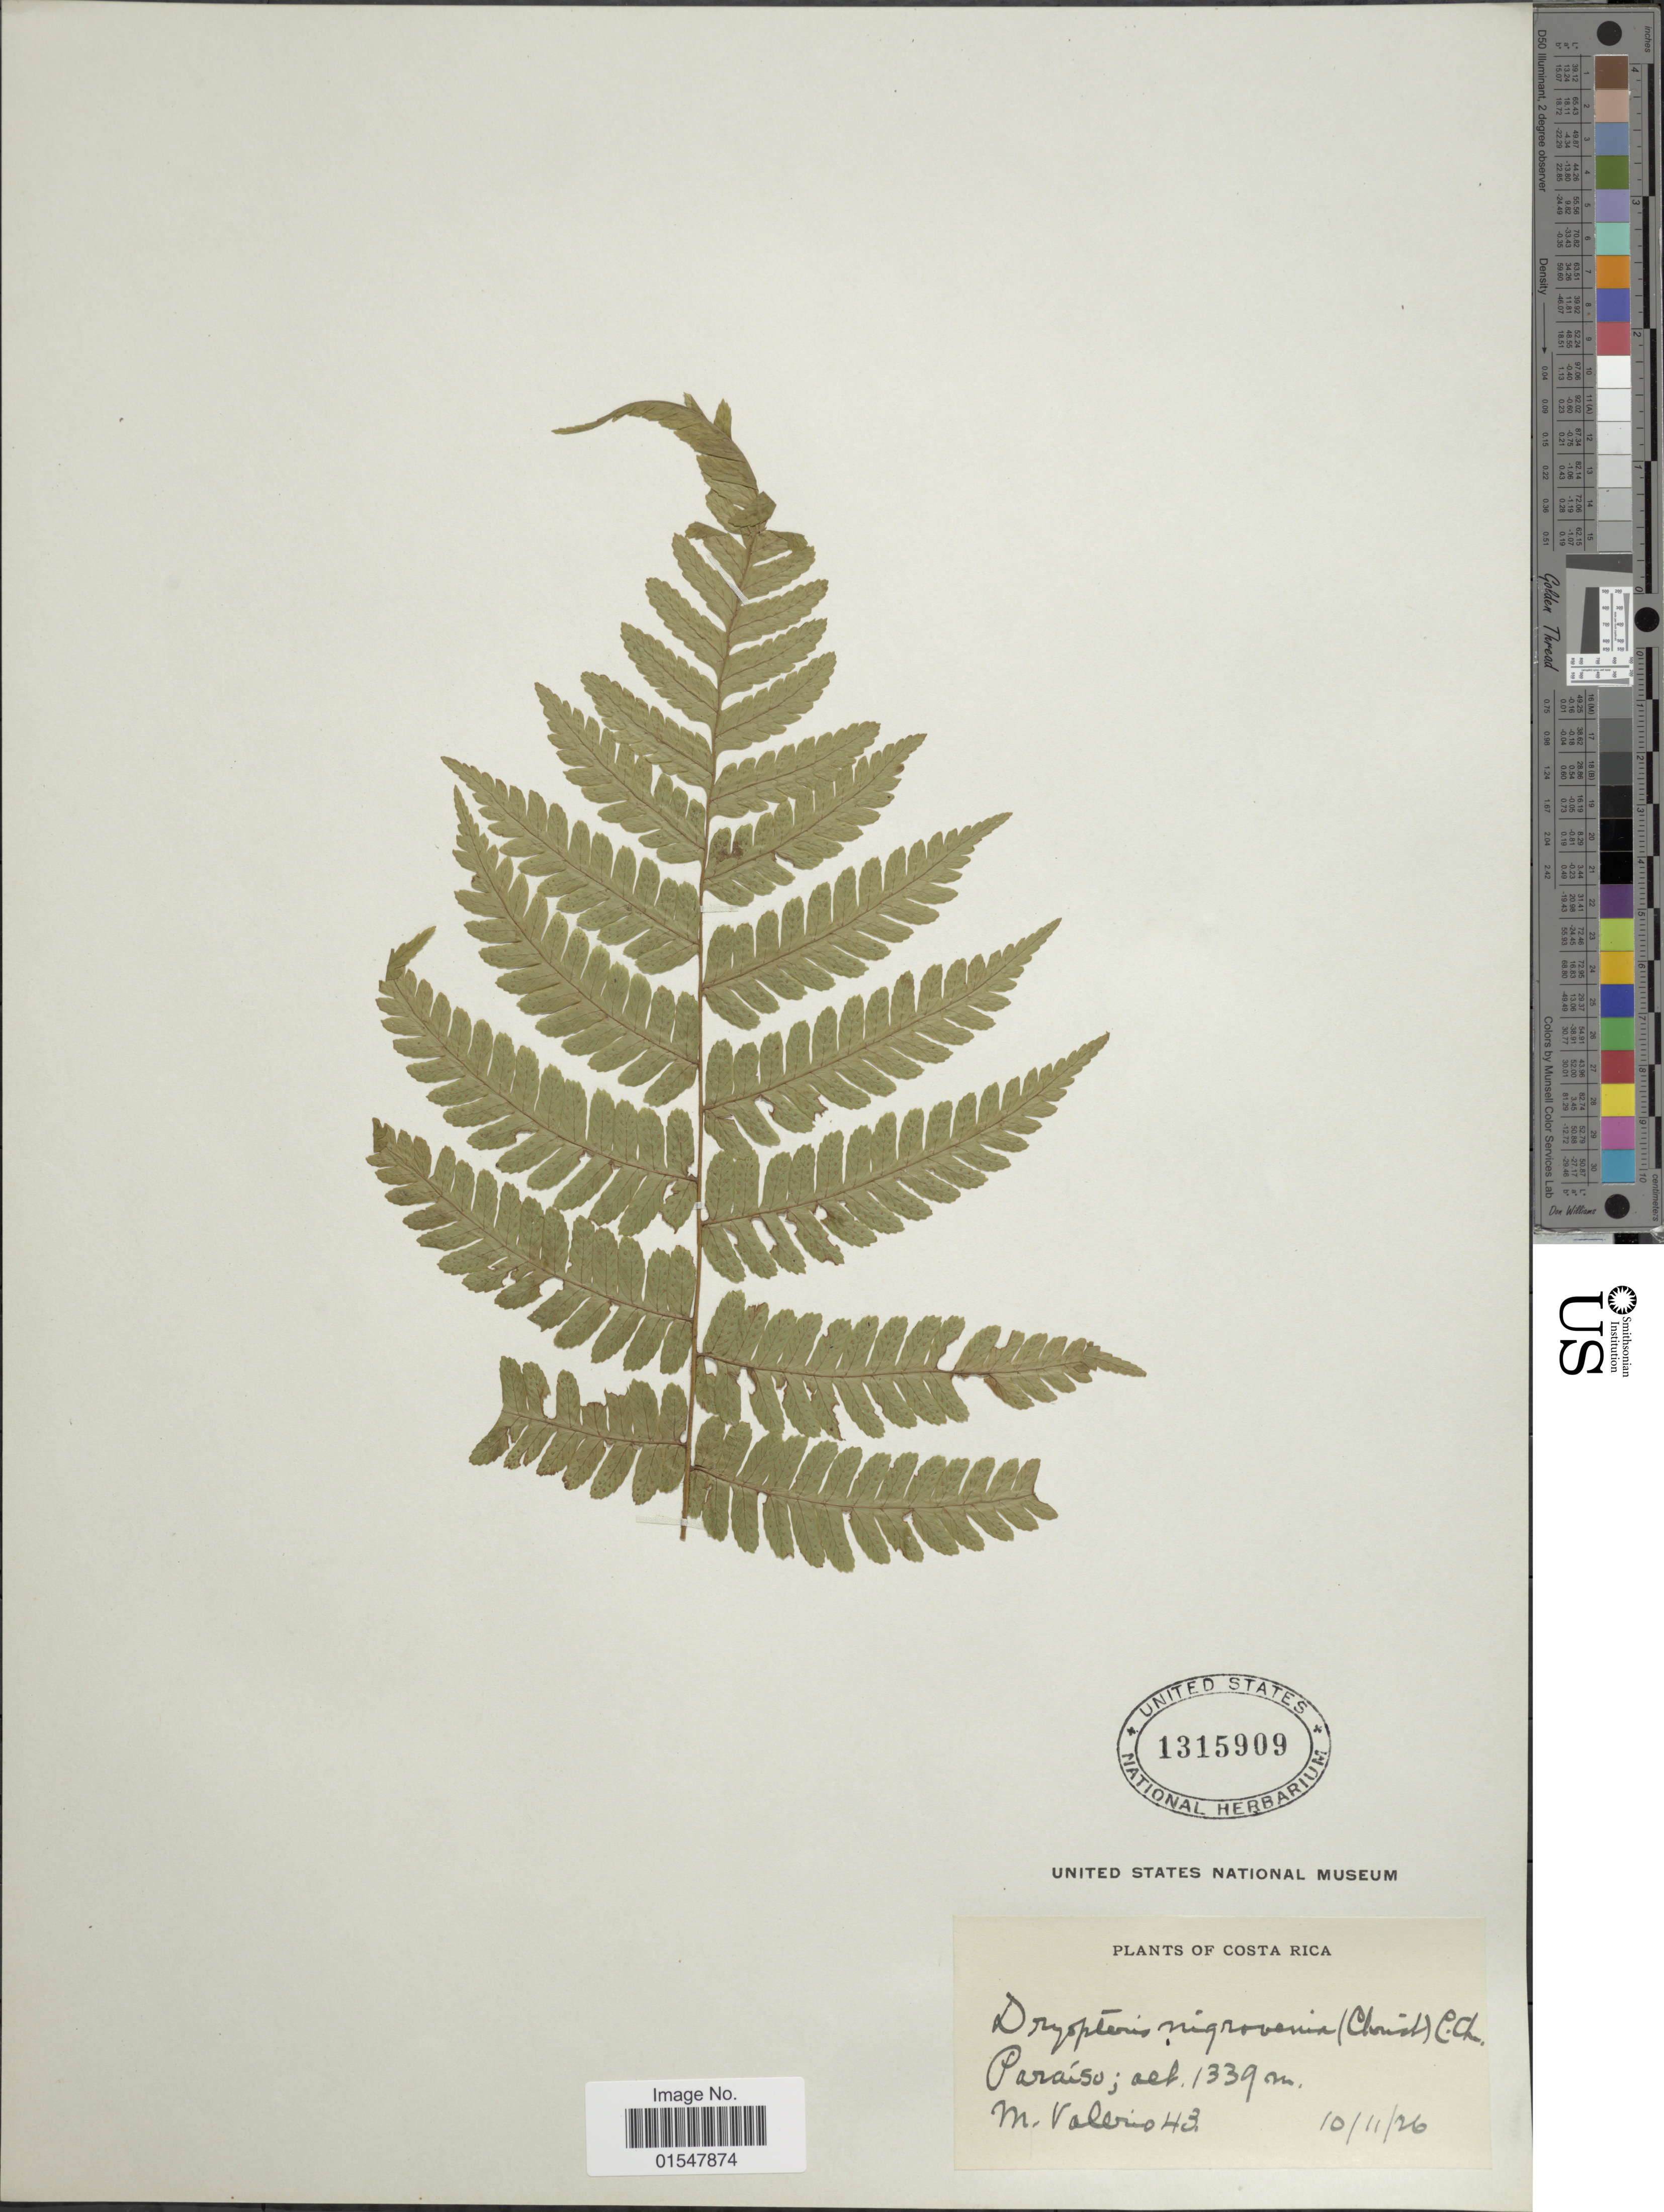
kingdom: Plantae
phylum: Tracheophyta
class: Polypodiopsida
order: Polypodiales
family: Dryopteridaceae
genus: Ctenitis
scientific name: Ctenitis nigrovenia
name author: (Christ) Copel.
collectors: M. Valerio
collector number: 43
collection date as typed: Transcribed d/m/y: 10/11/26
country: Costa Rica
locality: Costa Rica, Paraiso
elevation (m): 1339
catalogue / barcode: US 1315909